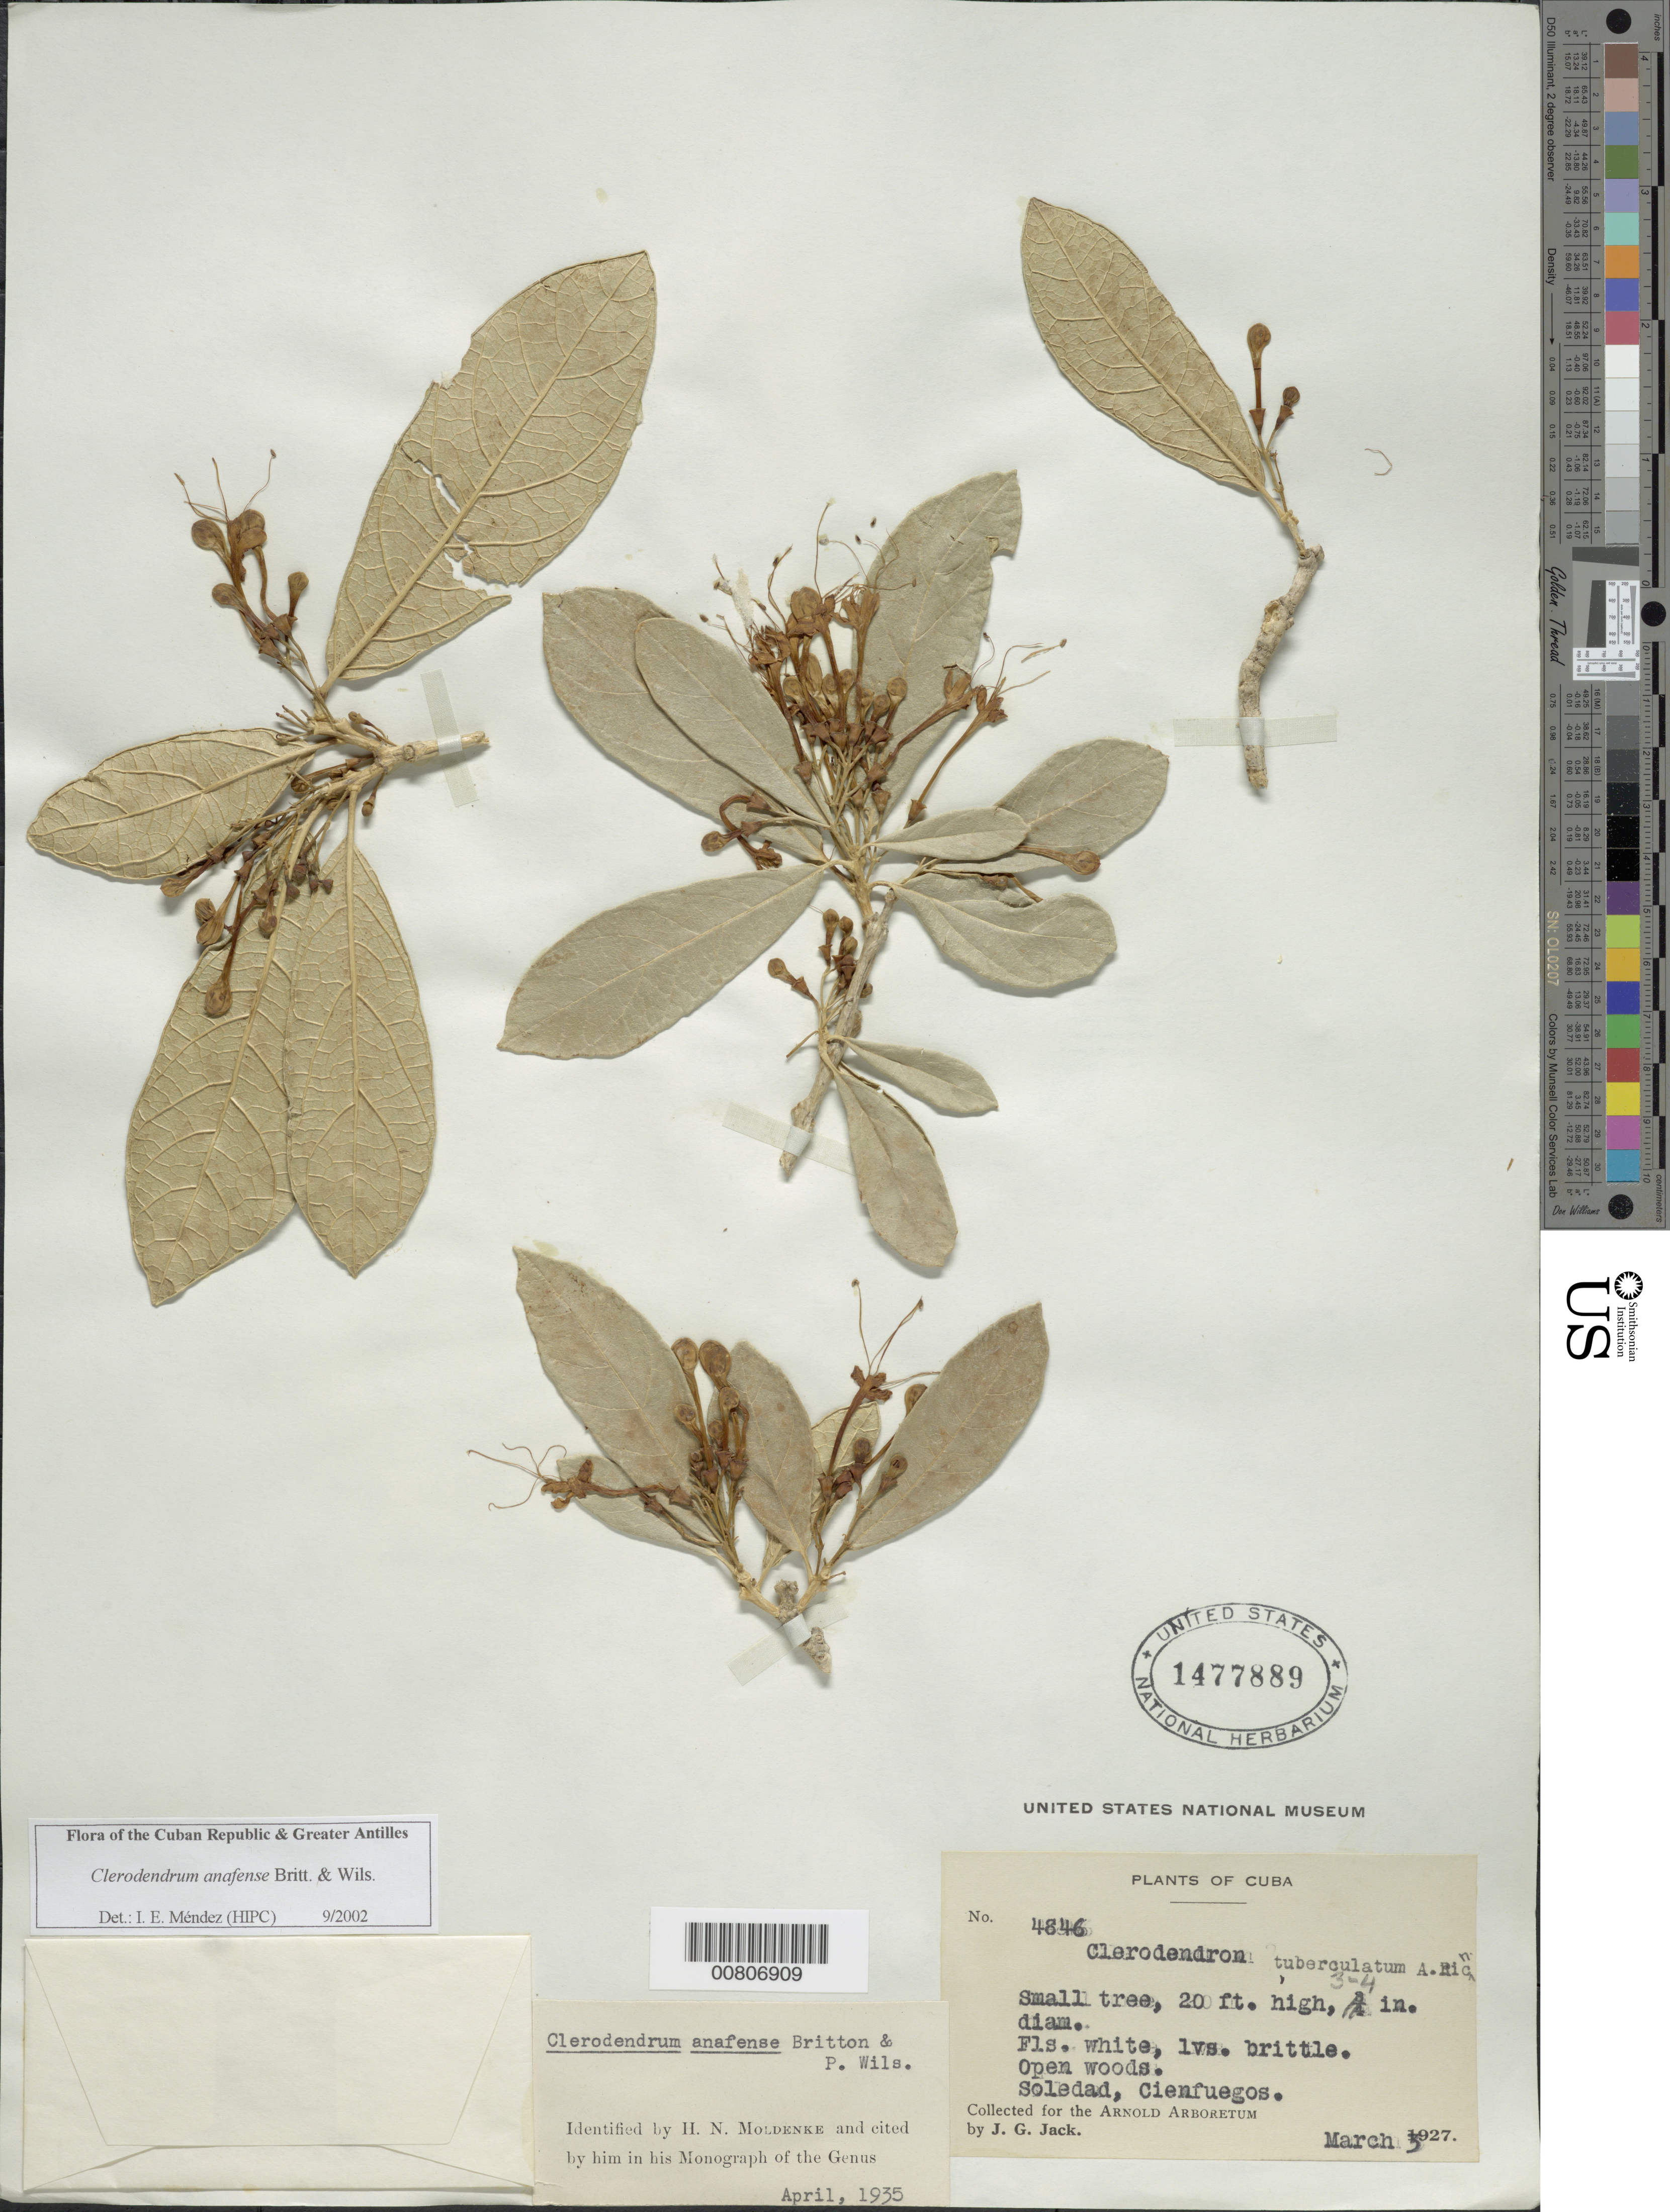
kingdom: Plantae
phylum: Tracheophyta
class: Magnoliopsida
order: Lamiales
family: Lamiaceae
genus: Clerodendrum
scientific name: Clerodendrum anafense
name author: Britton & P. Wilson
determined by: Méndez, Isidro E., (HIPC)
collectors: J. G. Jack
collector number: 4846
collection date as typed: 03 Mar 1927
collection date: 1927-03-03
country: Cuba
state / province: Cienfuegos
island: Cuba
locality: Soledad, Cienfuegos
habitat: Open woods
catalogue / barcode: US 1477889